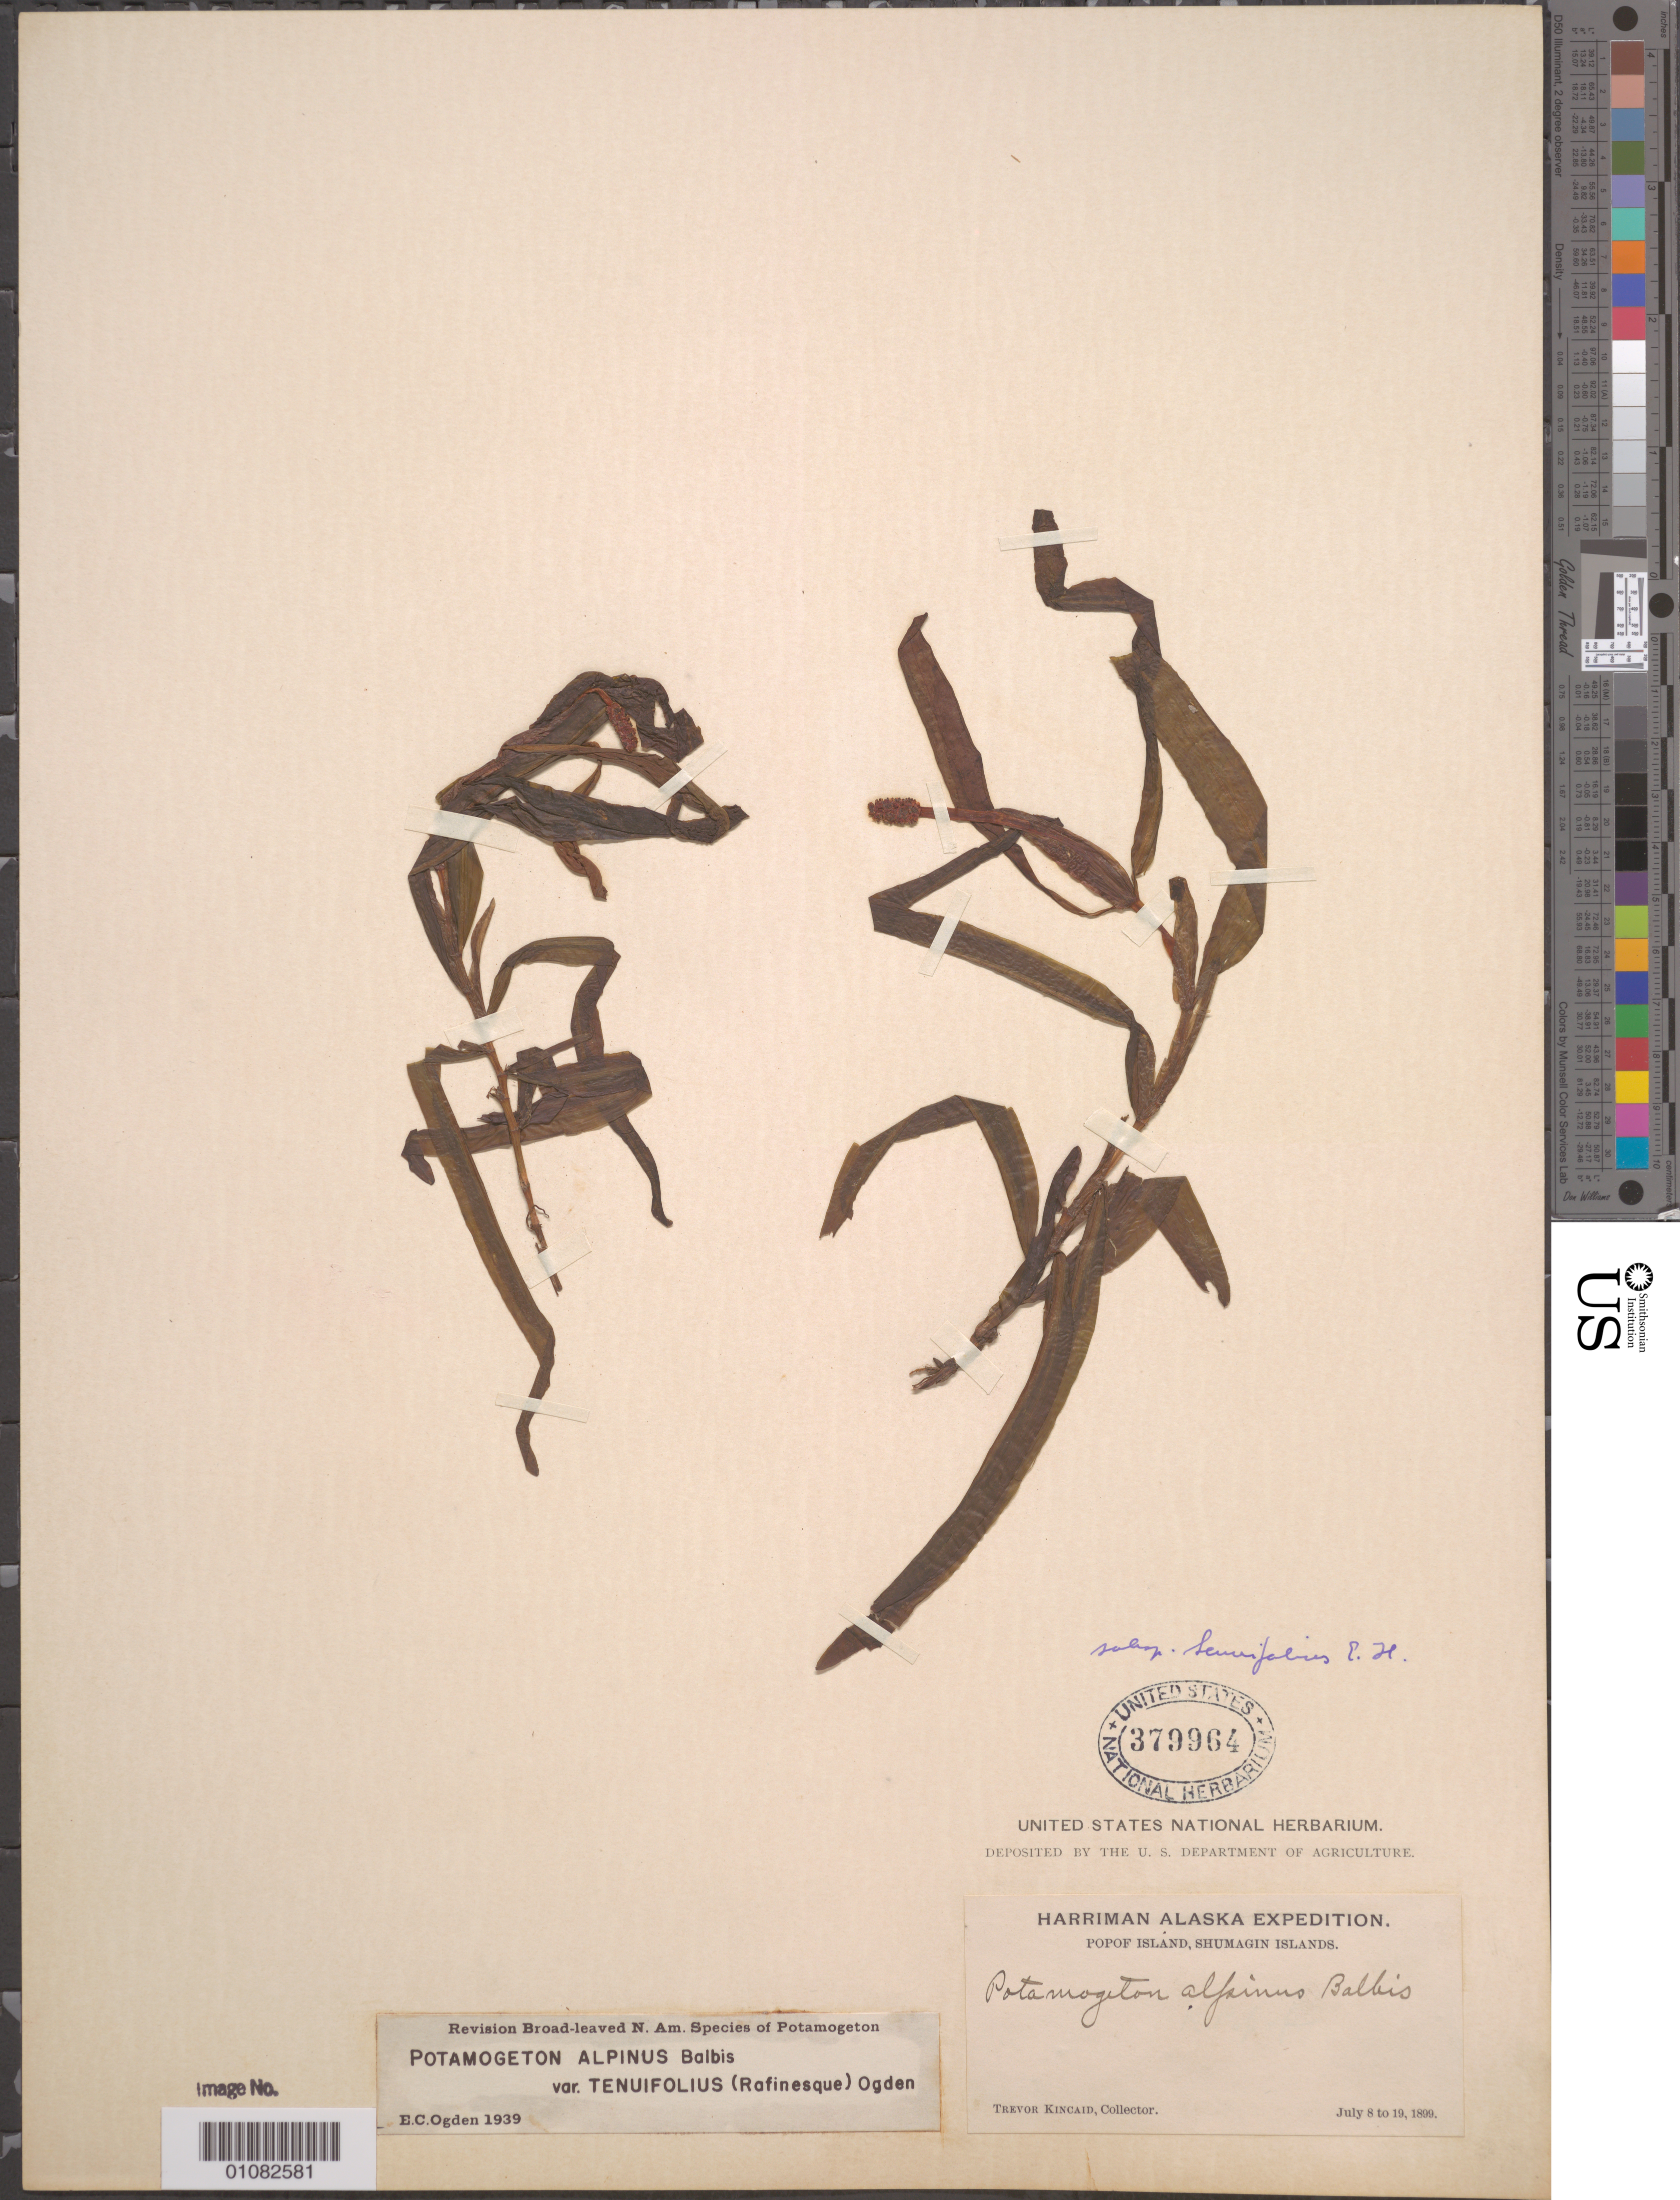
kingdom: Plantae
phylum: Tracheophyta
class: Liliopsida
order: Alismatales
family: Potamogetonaceae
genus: Potamogeton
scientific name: Potamogeton alpinus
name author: Balb.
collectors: T. C. Kincaid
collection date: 1899-07-08/1899-07-19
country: United States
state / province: Alaska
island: Popof Island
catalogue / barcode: US 379964